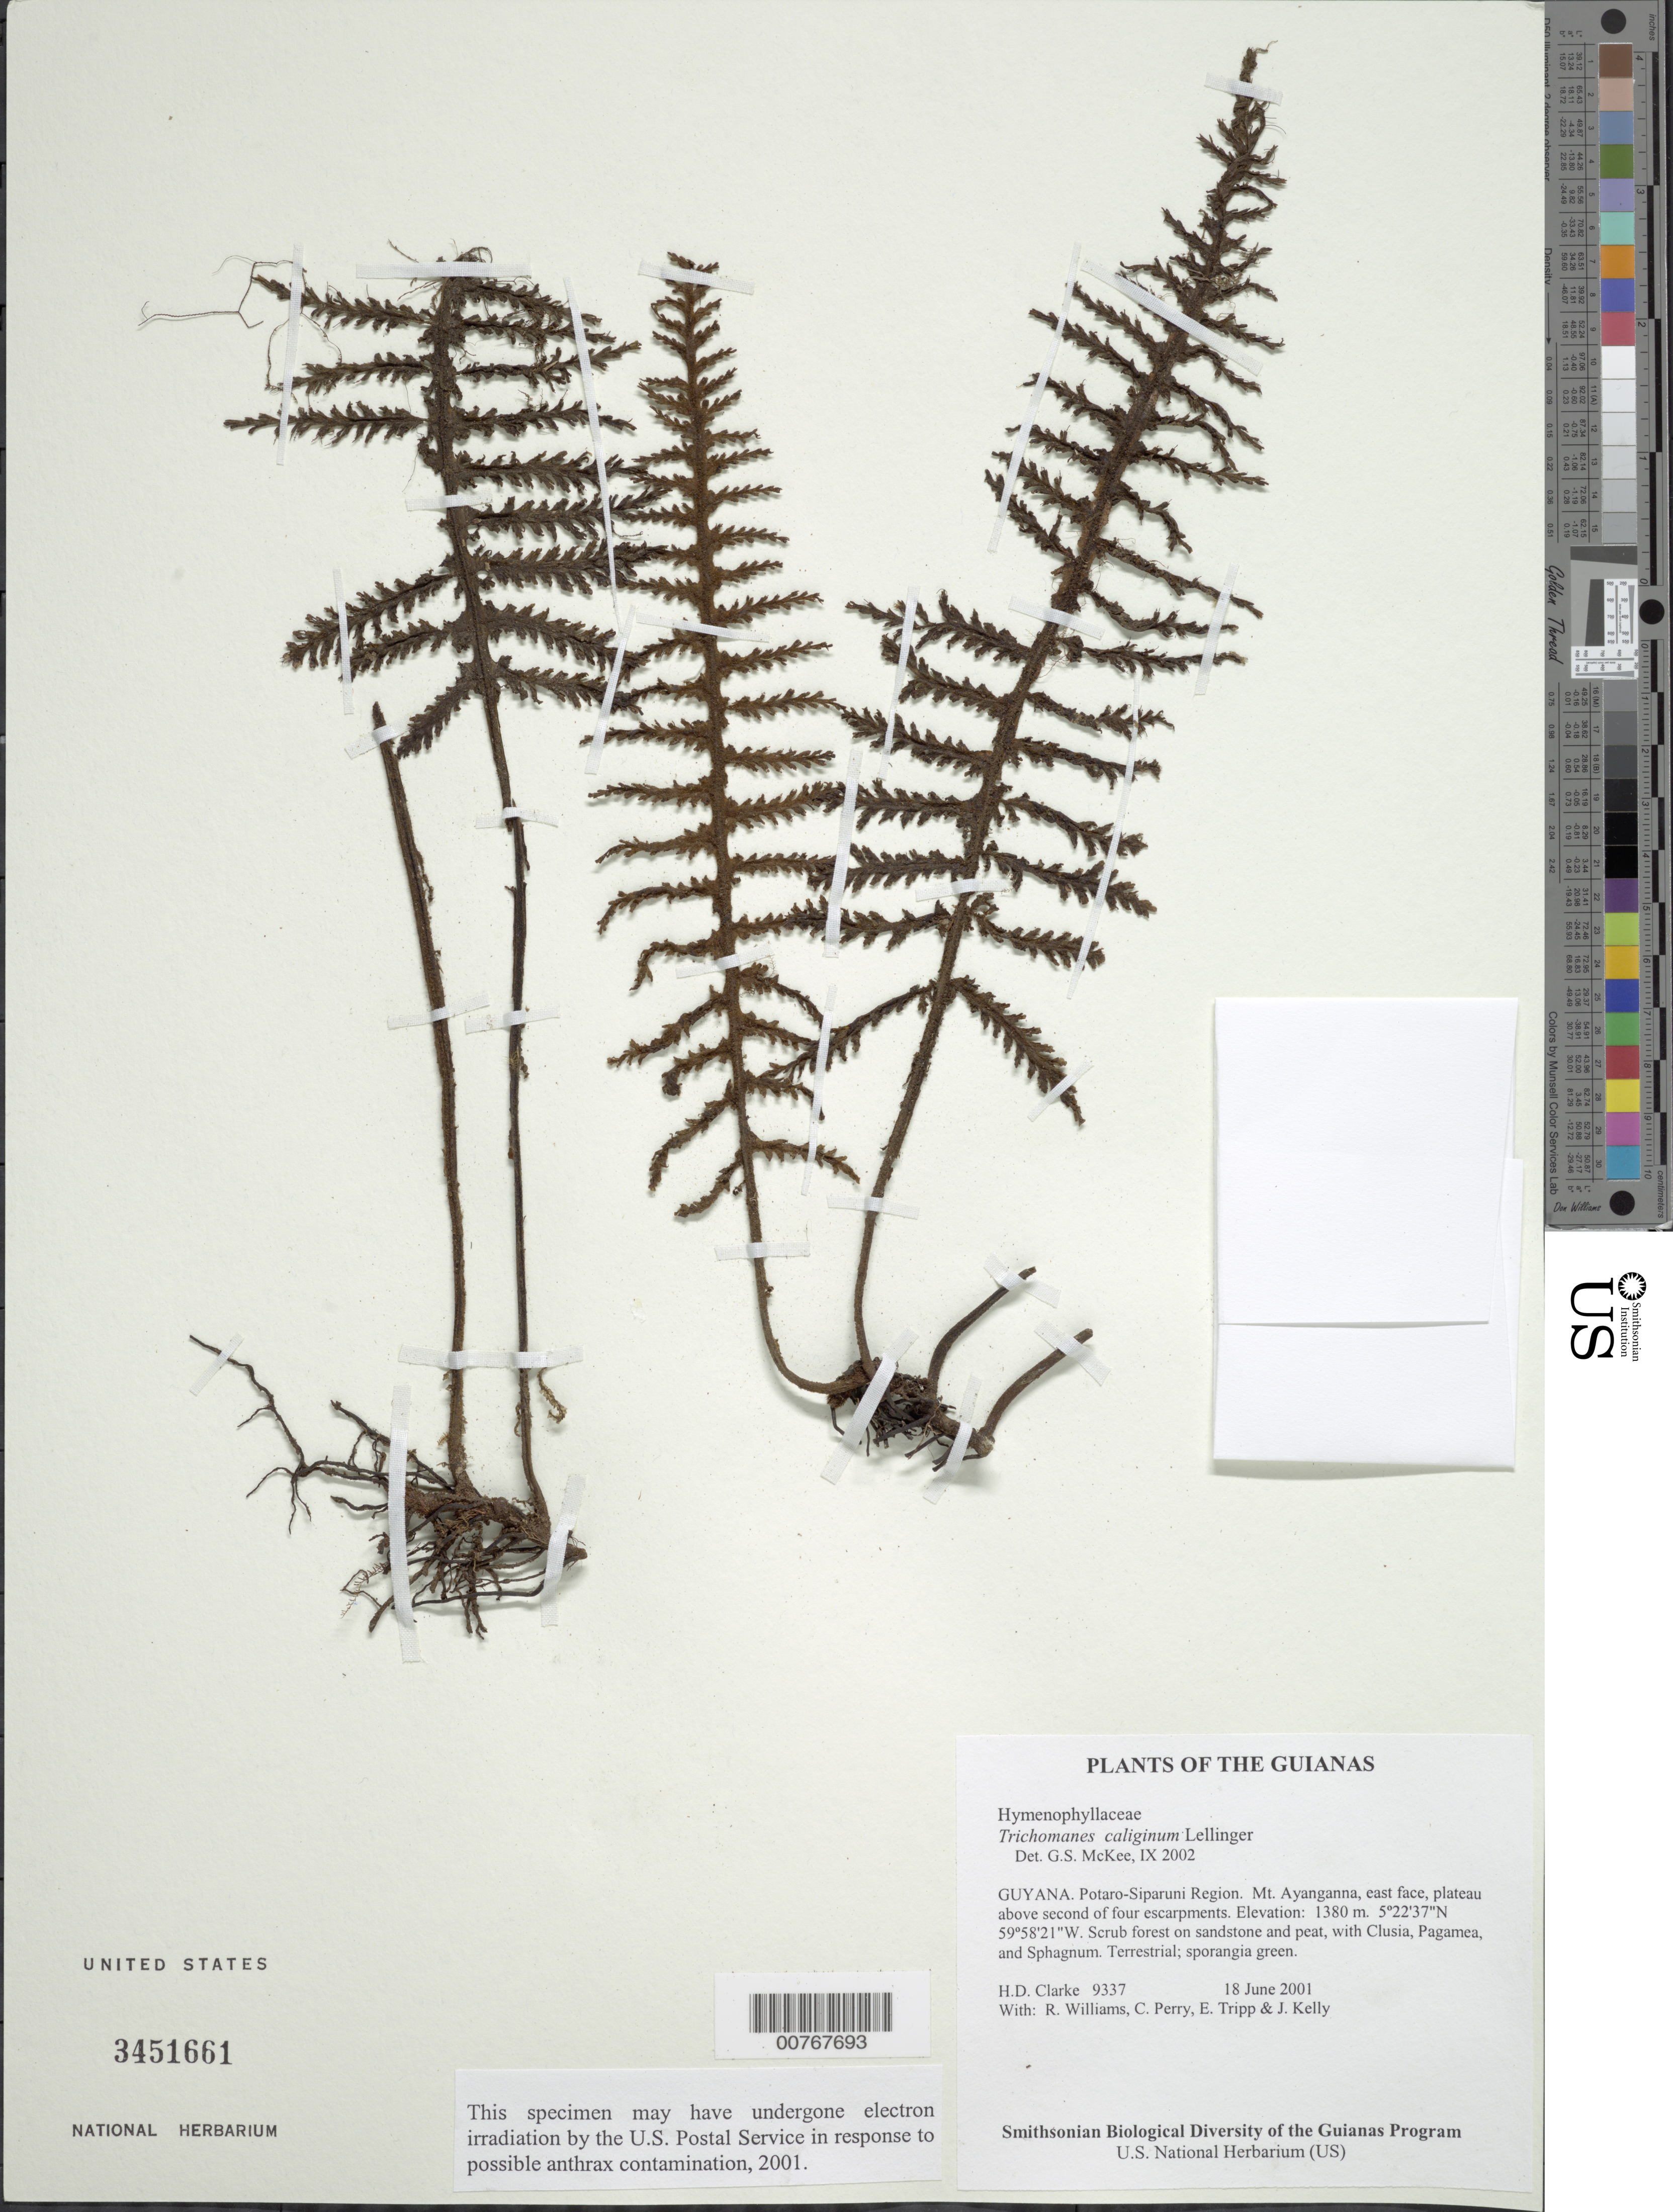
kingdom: Plantae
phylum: Tracheophyta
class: Polypodiopsida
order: Hymenophyllales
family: Hymenophyllaceae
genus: Trichomanes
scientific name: Trichomanes caliginum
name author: Lellinger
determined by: McKee, G. S., (US), NMNH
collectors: H. D. Clarke, R. Williams, C. Perry, E. Tripp & J. Kelly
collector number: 9337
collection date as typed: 18 June 2001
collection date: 2001-06-18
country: Guyana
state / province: Potaro-Siparuni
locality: Mt. Ayanganna, east face, plateau above second of four escarpments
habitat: Scrub forest on sandstone and peat, with Clusia, Pagamea, and Sphagnum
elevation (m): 1380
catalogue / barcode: US 3451661